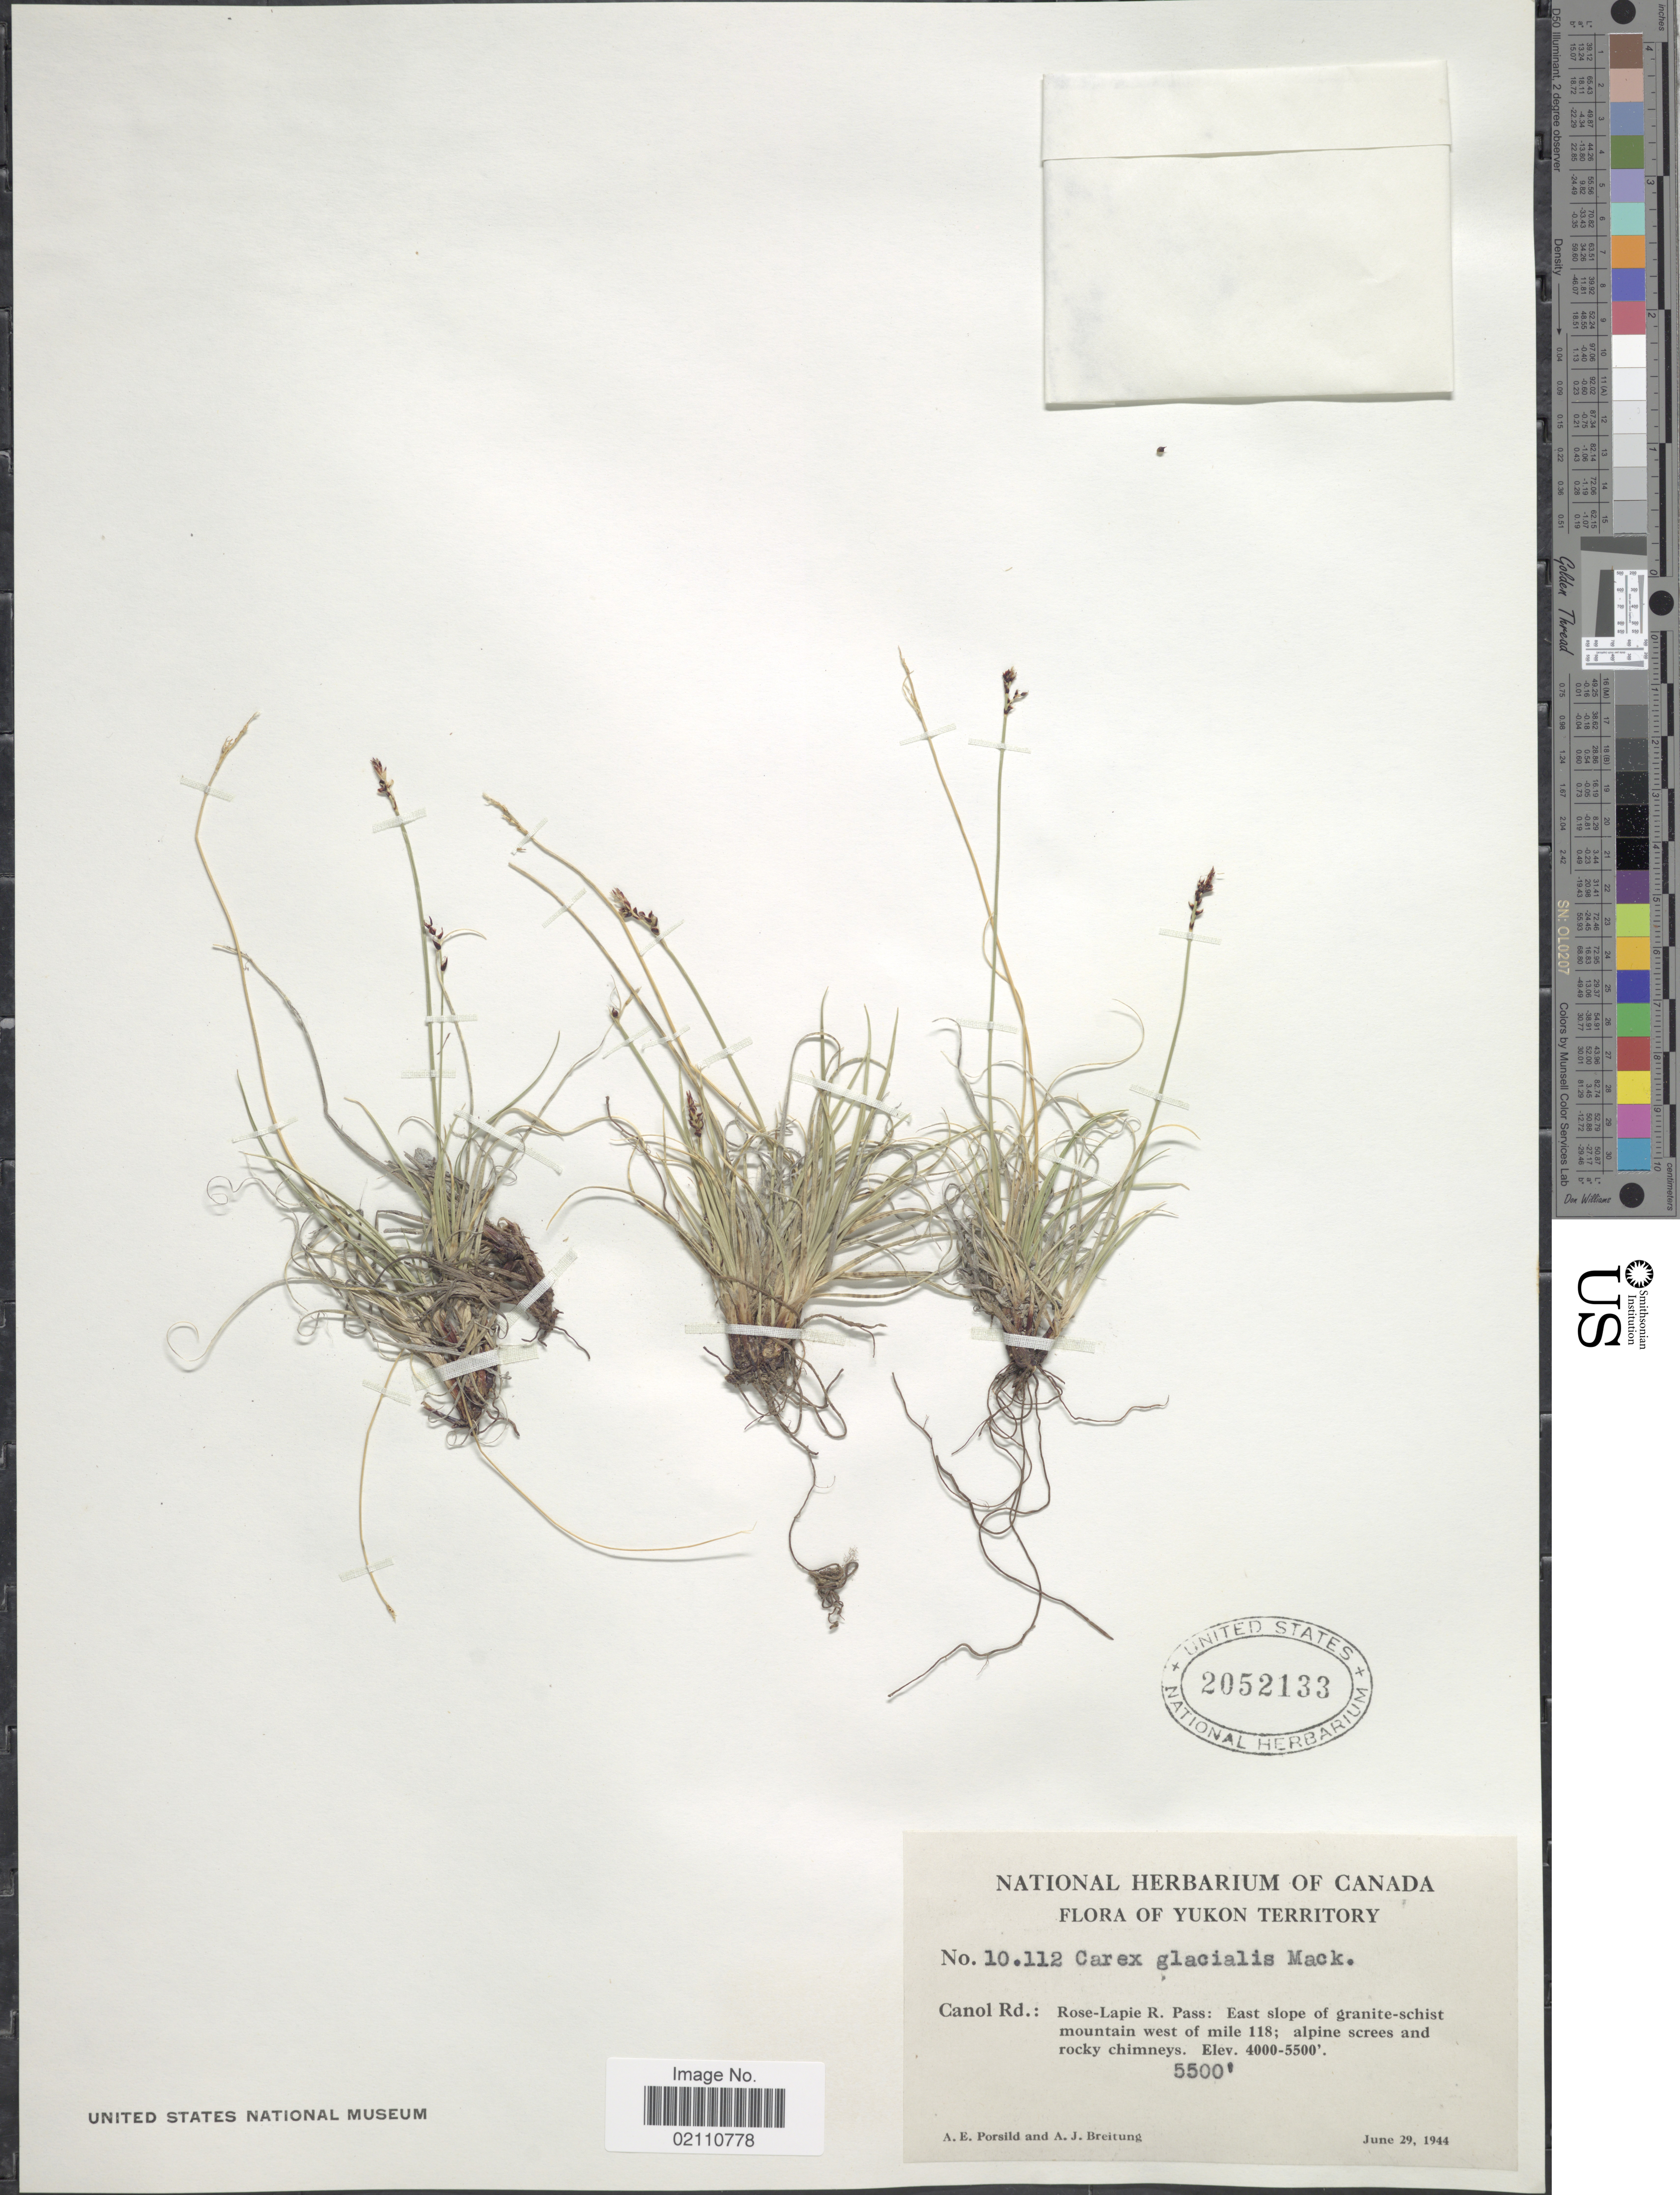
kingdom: Plantae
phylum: Tracheophyta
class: Liliopsida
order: Poales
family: Cyperaceae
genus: Carex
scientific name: Carex glacialis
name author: Mack.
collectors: A. E. Porsild & A. Breitung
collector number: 10112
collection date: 1944-06-29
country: Canada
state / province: Yukon Territory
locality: Canol Rd.: Rose Lapie R. Pass: East slope of granite-schist mountain west of mile 118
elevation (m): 1676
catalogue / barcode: US 2052133